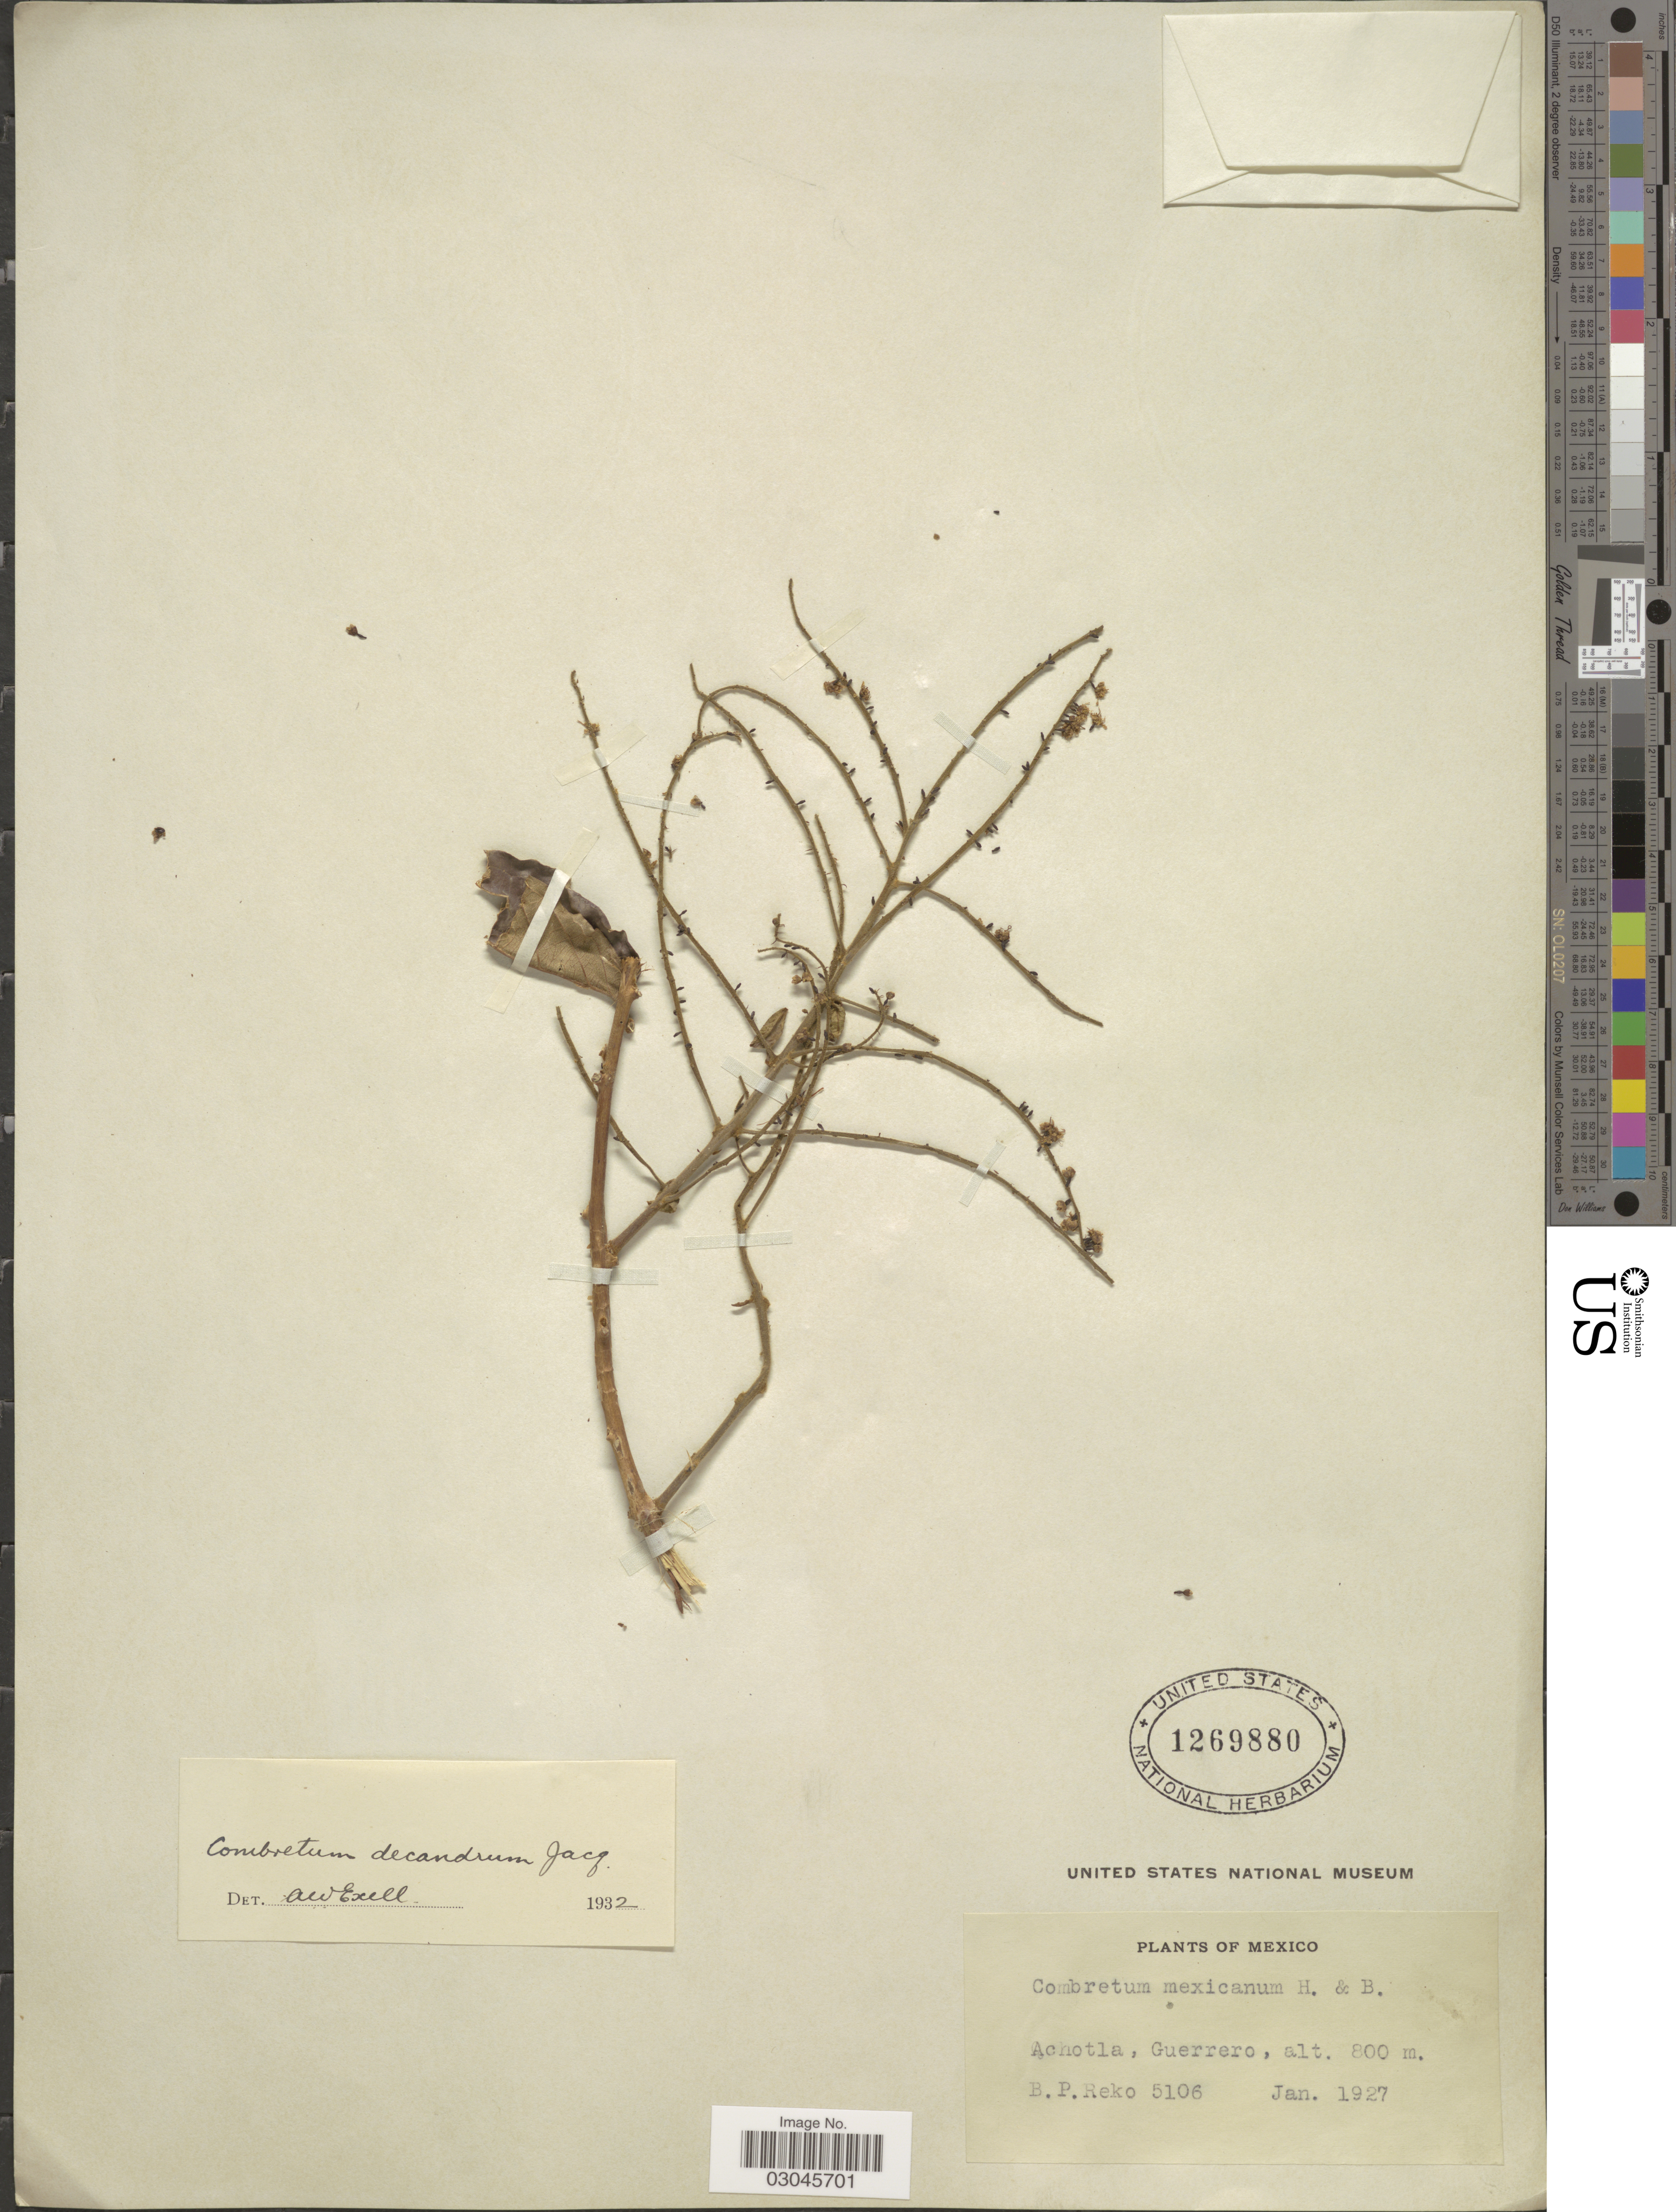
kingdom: Plantae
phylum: Tracheophyta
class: Magnoliopsida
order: Myrtales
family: Combretaceae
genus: Combretum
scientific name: Combretum decandrum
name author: Jacq.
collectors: B. P. Reko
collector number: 5106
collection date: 1927-01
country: Mexico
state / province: Guerrero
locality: Achotla.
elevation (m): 800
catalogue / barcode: US 1269880